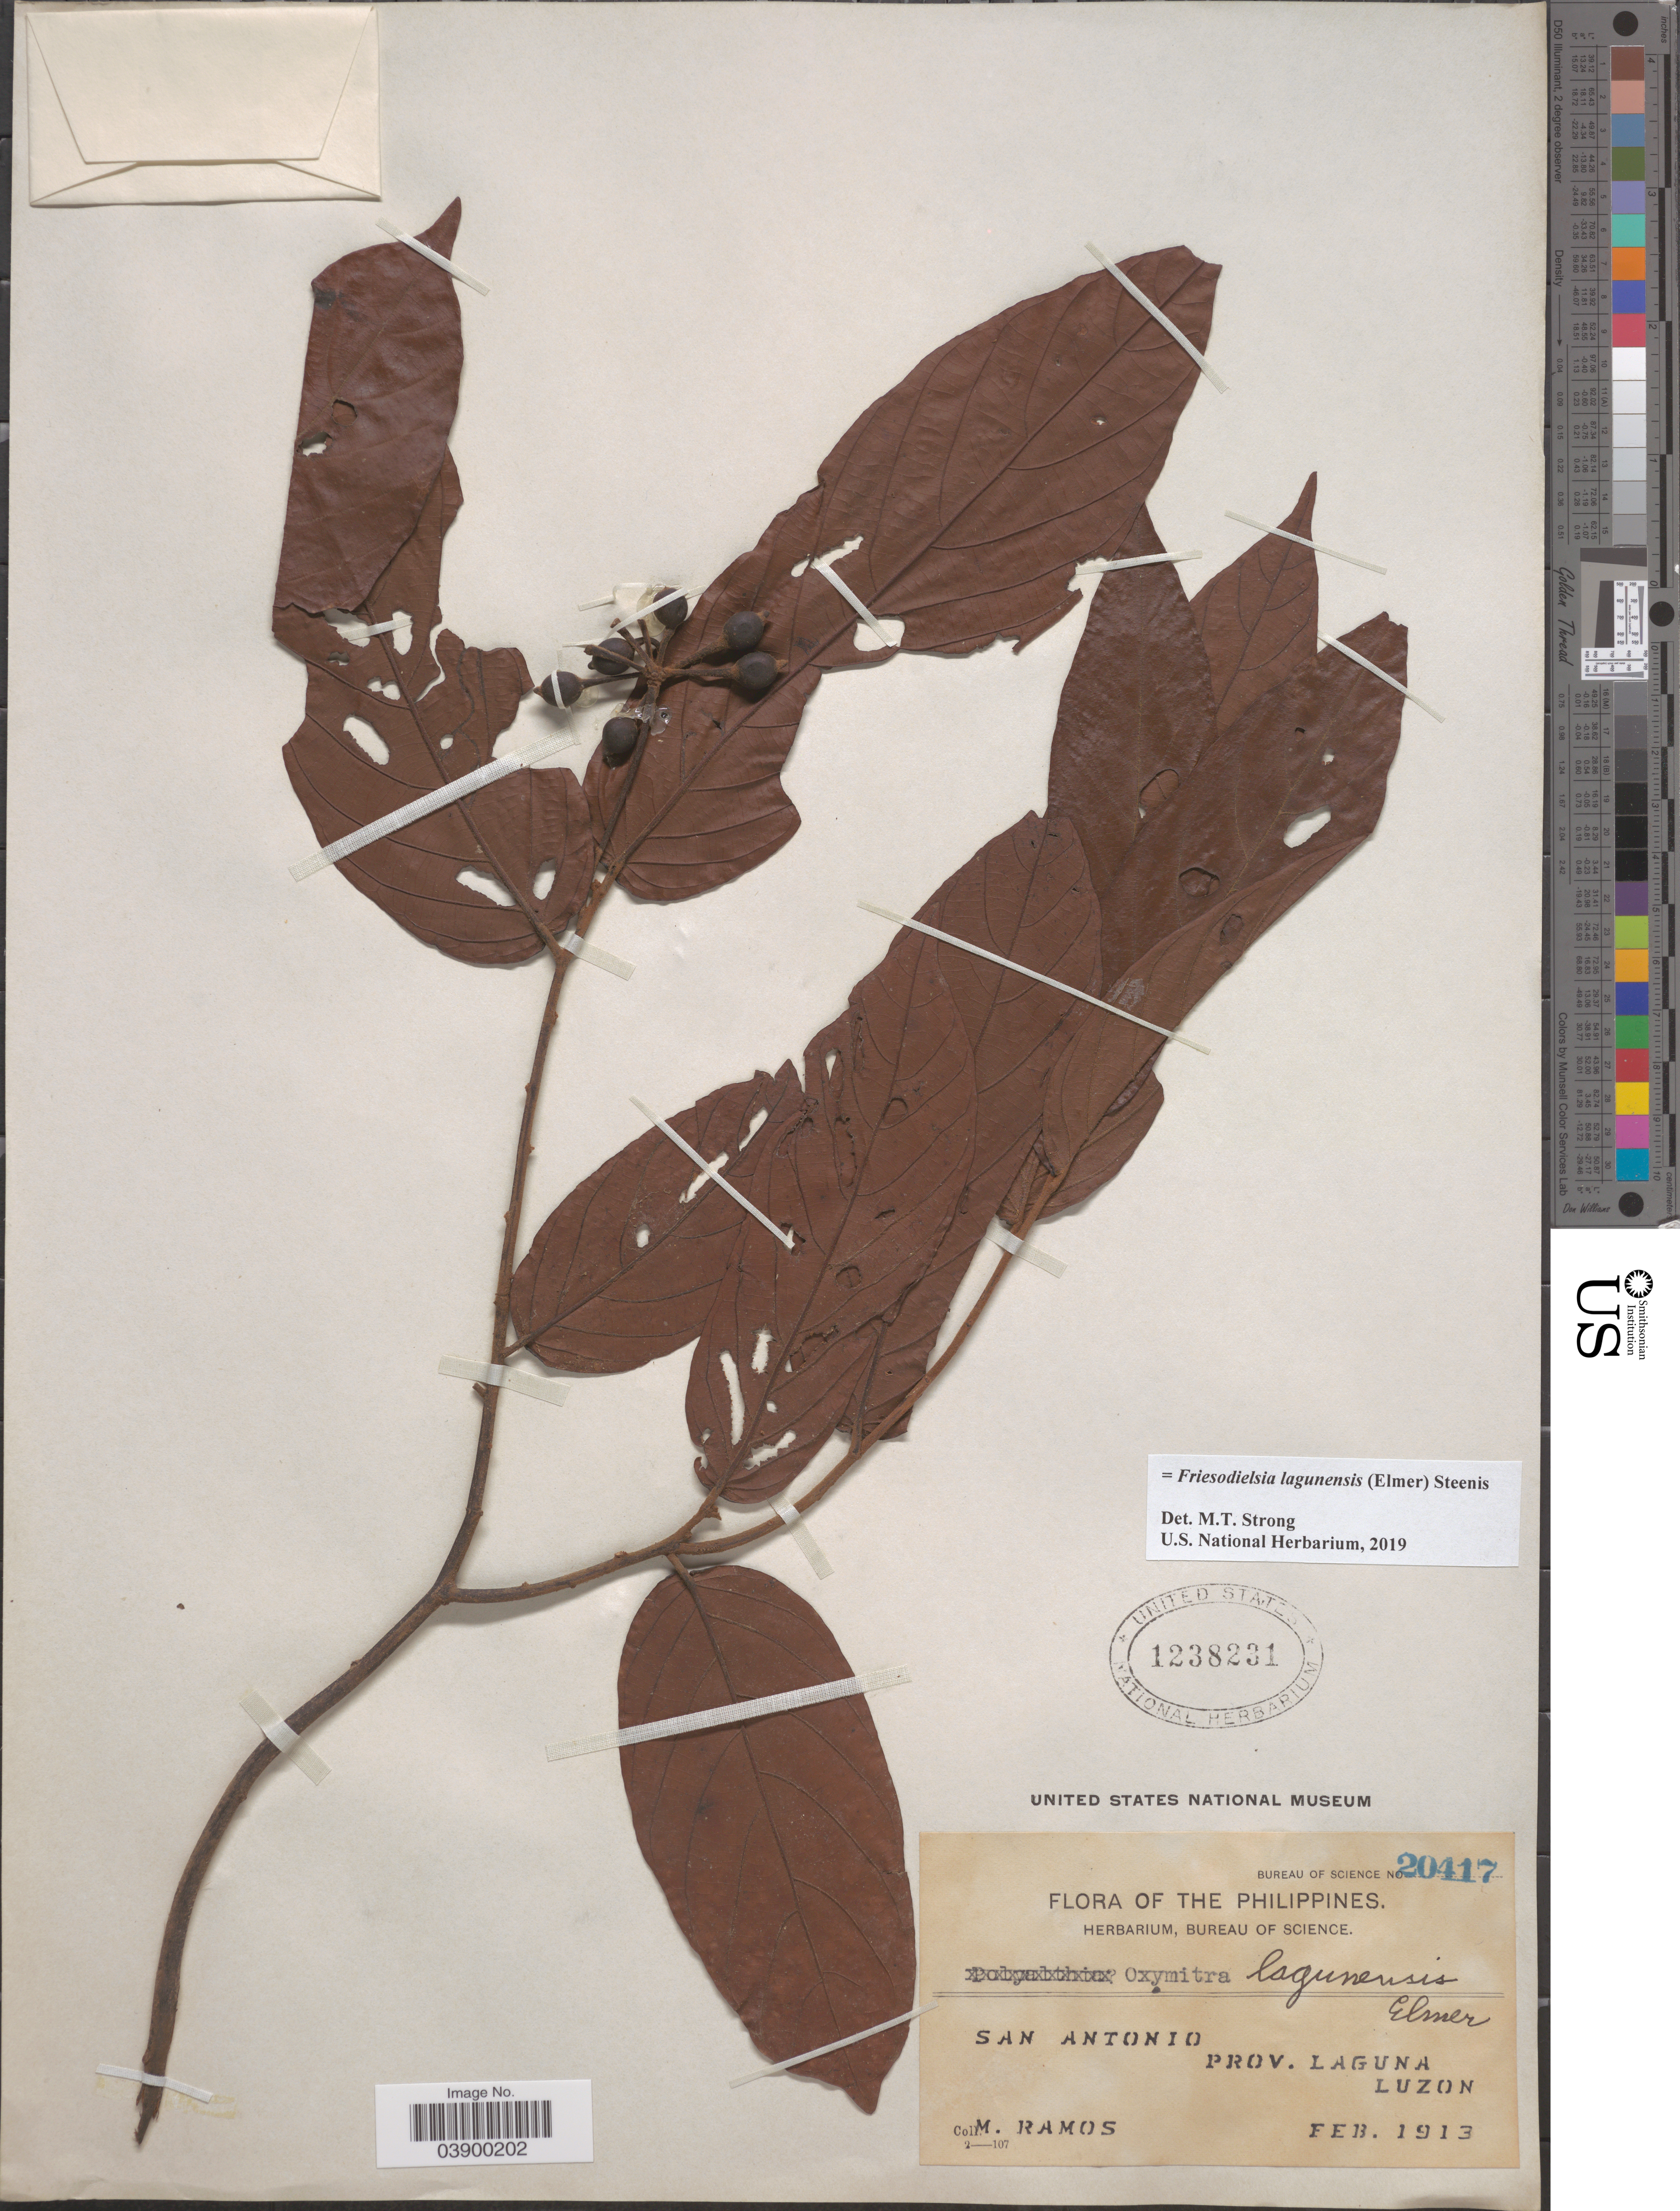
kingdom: Plantae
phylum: Tracheophyta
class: Magnoliopsida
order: Magnoliales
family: Annonaceae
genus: Friesodielsia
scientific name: Friesodielsia lagunensis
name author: (Elmer) Steenis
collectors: M. Ramos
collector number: Bureau of Science 20417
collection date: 1913-02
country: Philippines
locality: San Antonio. Prov. Laguna. Luzon.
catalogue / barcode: US 1238231